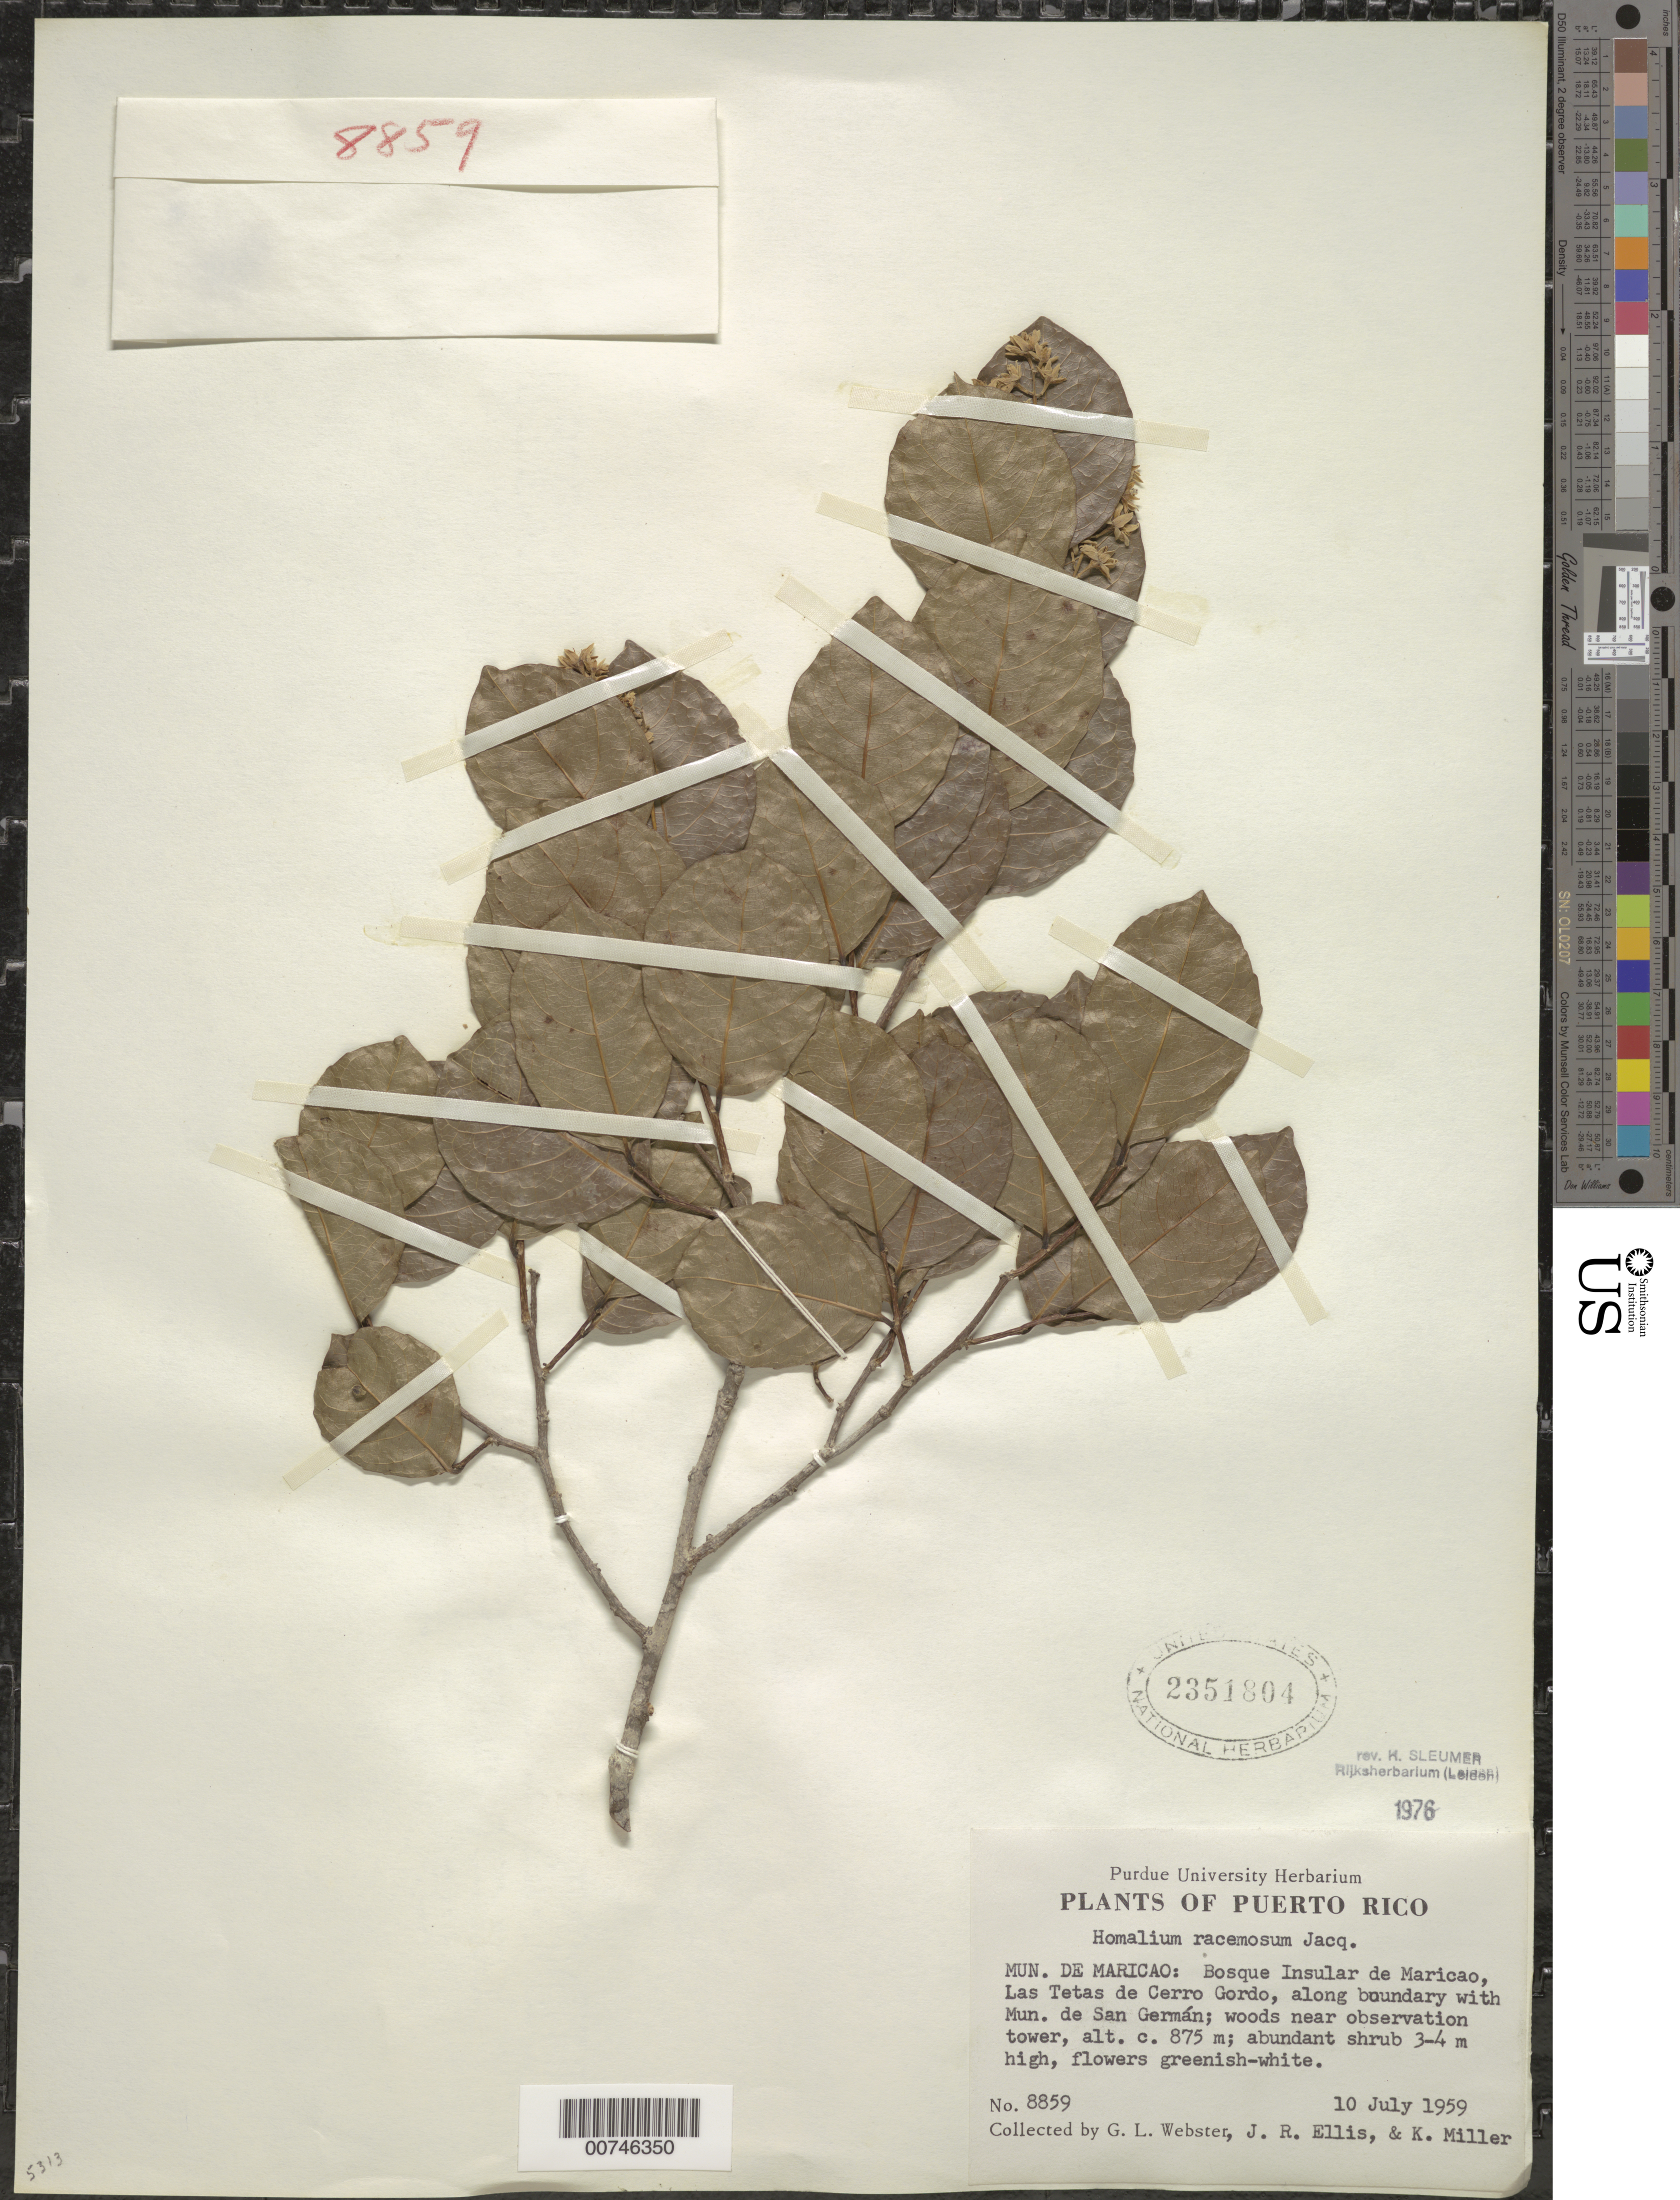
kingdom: Plantae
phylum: Tracheophyta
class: Magnoliopsida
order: Malpighiales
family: Salicaceae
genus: Homalium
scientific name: Homalium racemosum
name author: Jacq.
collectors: G. L. Webster, J. R. Ellis & K. Miller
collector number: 8859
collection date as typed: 10 Jul 1959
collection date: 1959-07-10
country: Puerto Rico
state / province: Maricao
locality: Bosque Insular de Maricao, Las Tetas de Cerro Gordo, along boundary with Mun. San Germán; woods near observation tower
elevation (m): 875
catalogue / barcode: US 2351804